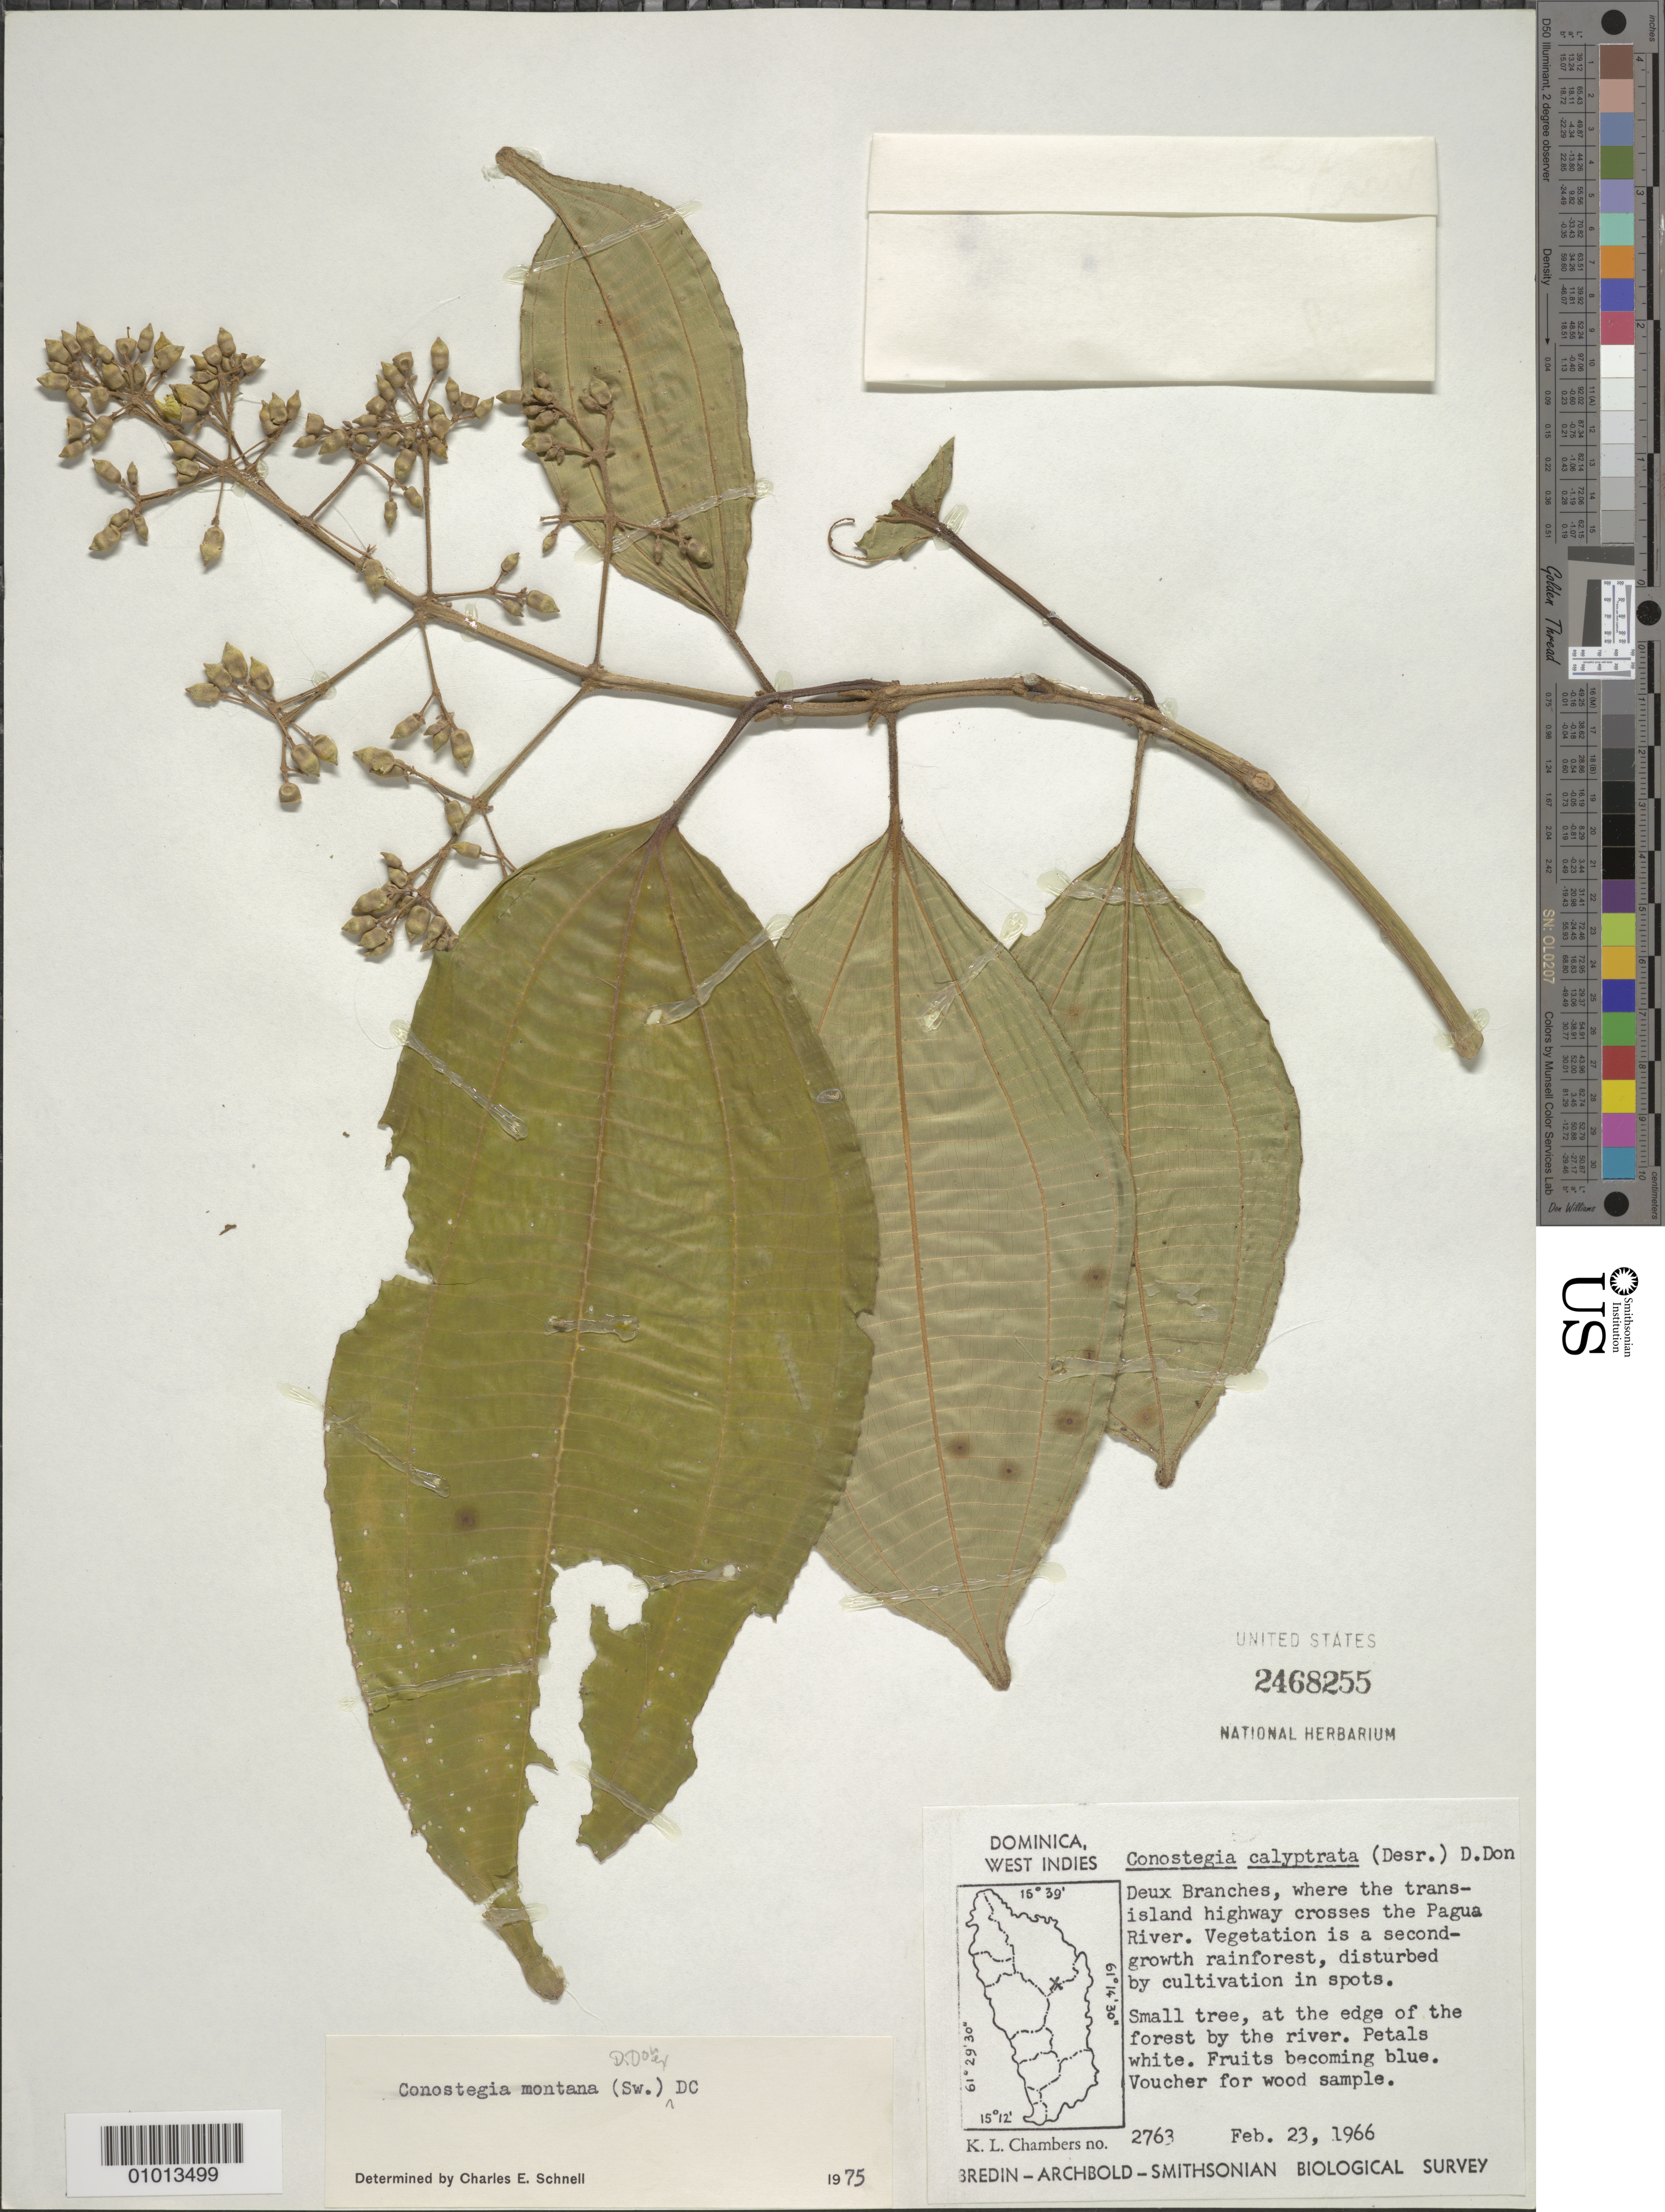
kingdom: Plantae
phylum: Tracheophyta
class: Magnoliopsida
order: Myrtales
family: Melastomataceae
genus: Conostegia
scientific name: Conostegia montana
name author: (Sw.) D. Don ex DC.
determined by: Schnell, C. E.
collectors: K. L. Chambers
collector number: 2763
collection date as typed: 23 Feb 1966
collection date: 1966-02-23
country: Dominica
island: Dominica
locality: Deux Branches, where the trans-island highway crosses the Pagua River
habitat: Vegetation is a second-growth rainforest, disturbed by cultivation in spots; at the edge of the forest by the river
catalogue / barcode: US 2468255